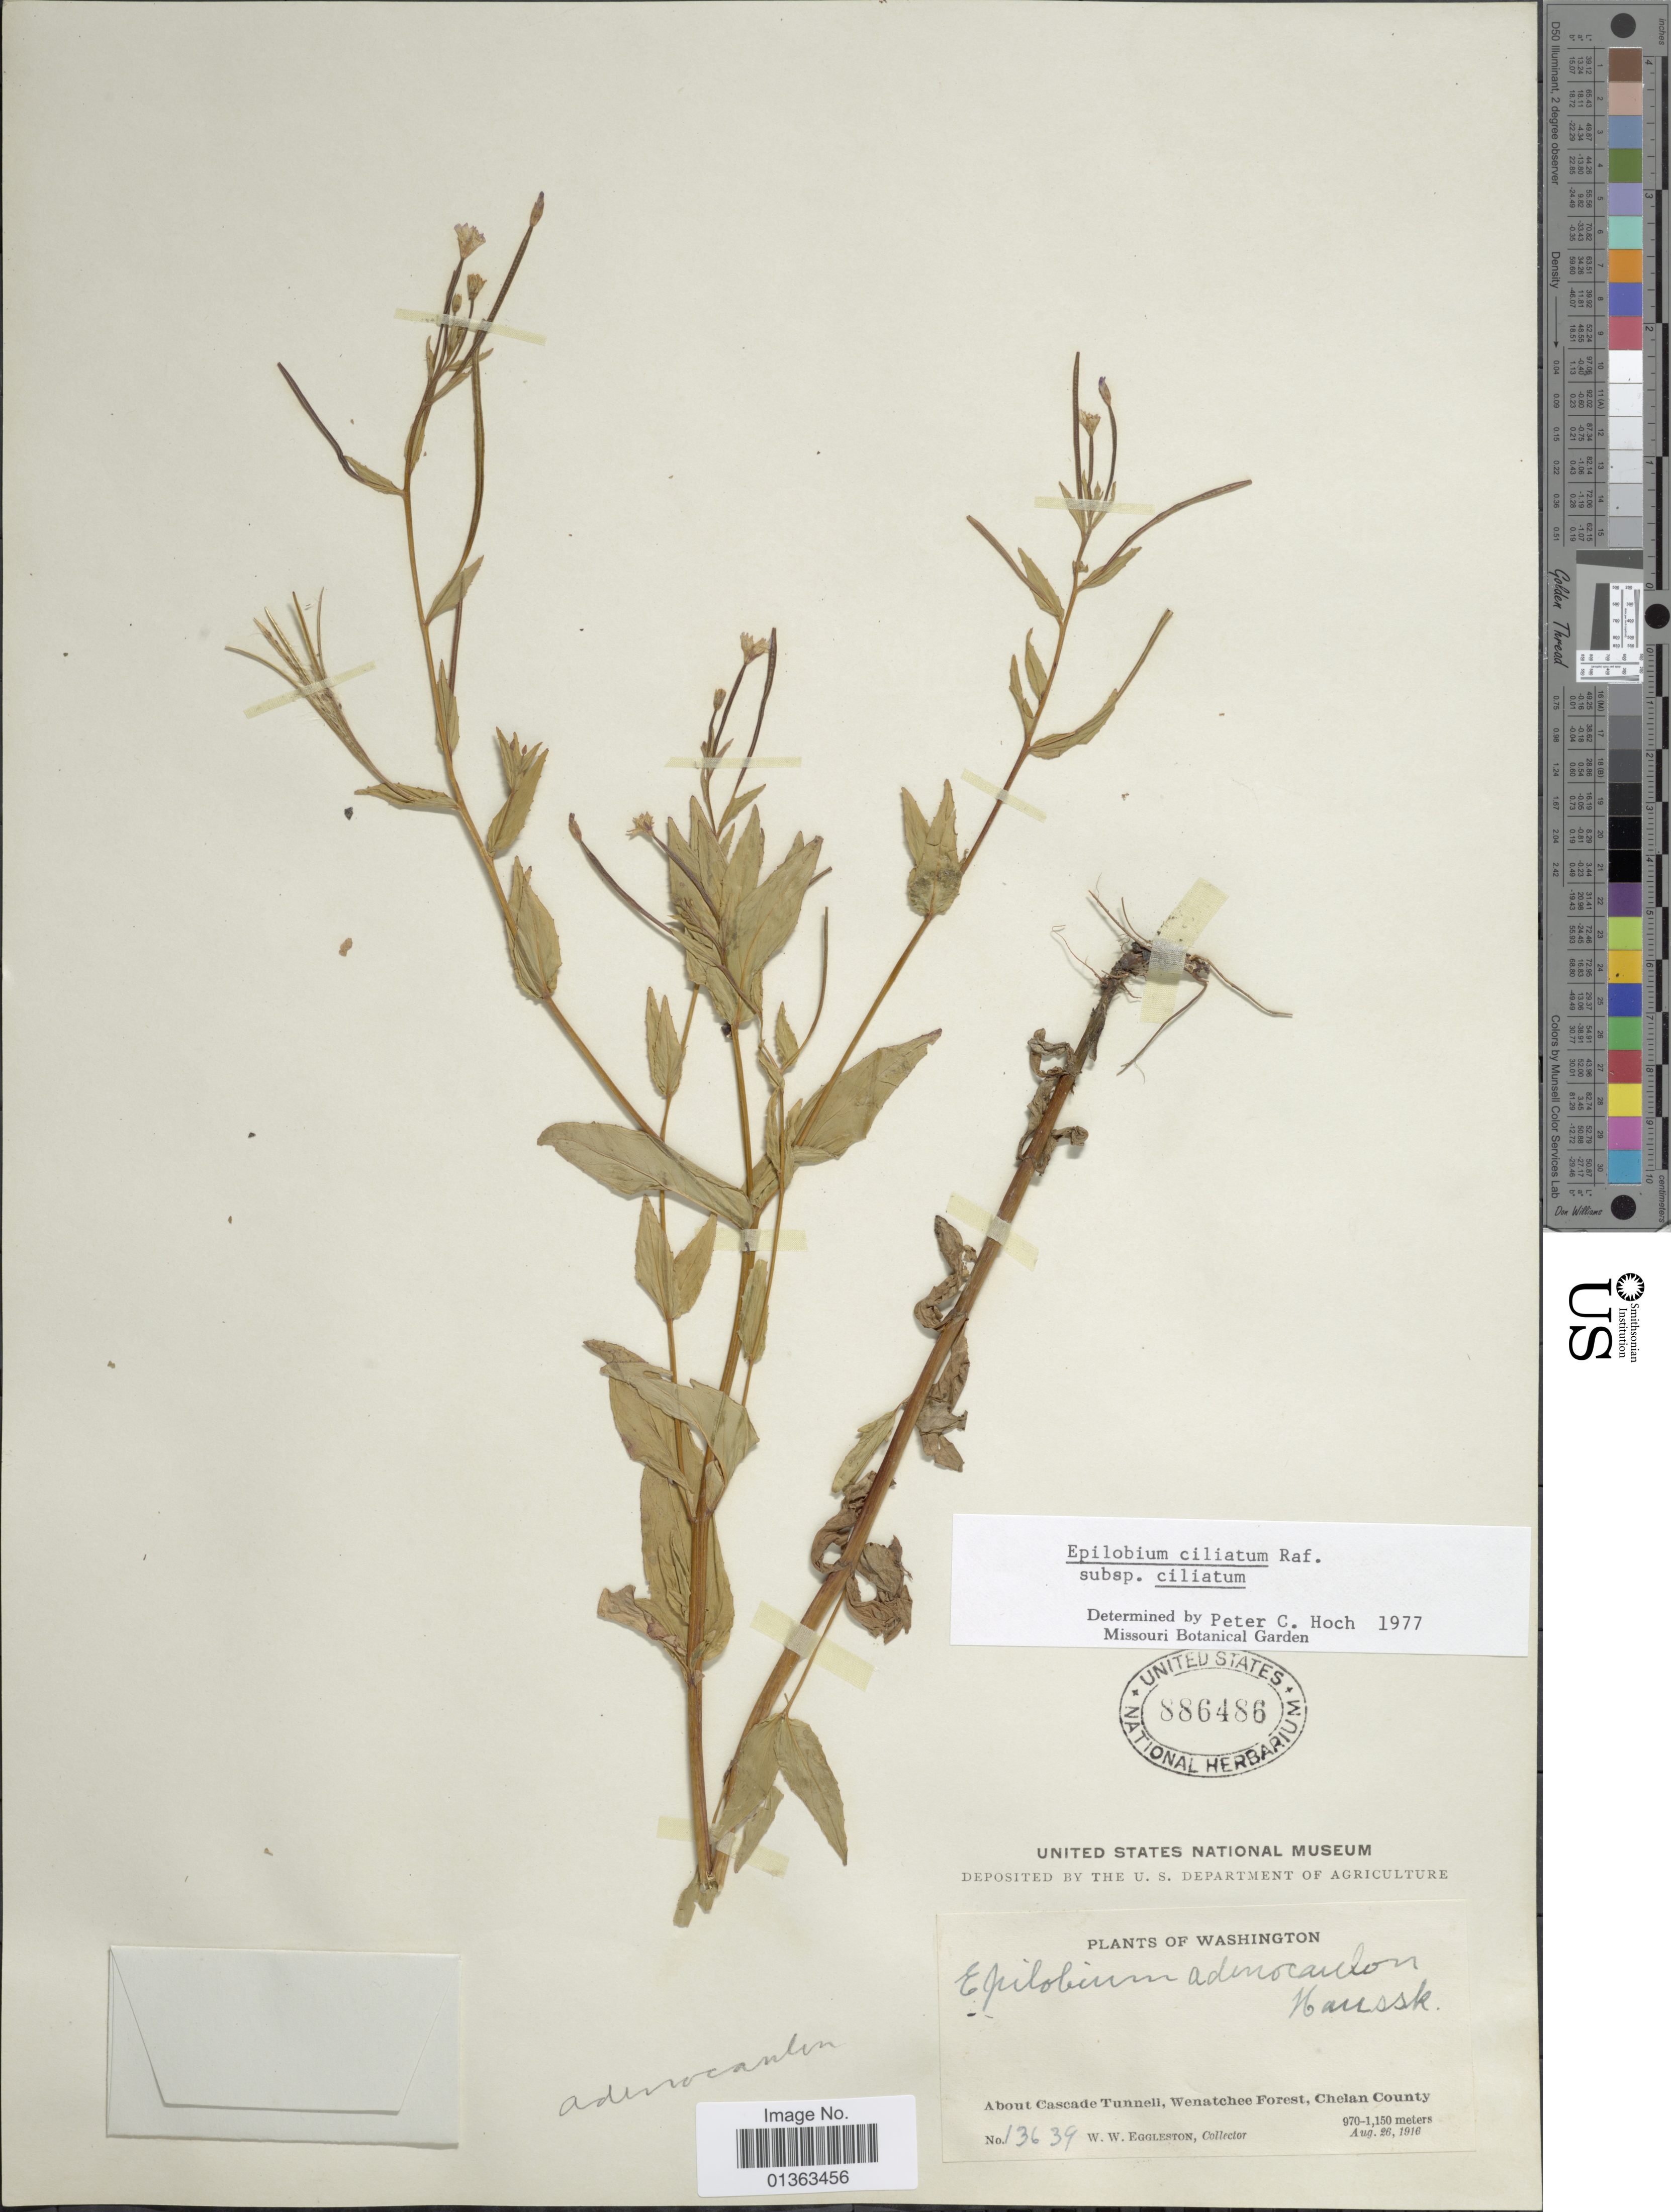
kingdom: Plantae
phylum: Tracheophyta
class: Magnoliopsida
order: Myrtales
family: Onagraceae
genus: Epilobium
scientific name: Epilobium ciliatum subsp. ciliatum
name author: Raf.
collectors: W. W. Eggleston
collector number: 13639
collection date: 1916-08-26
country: United States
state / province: Washington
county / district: Chelan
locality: About Cascade Tunnell, Wenatchee Forest, Chelan County.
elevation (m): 970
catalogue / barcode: US 886486